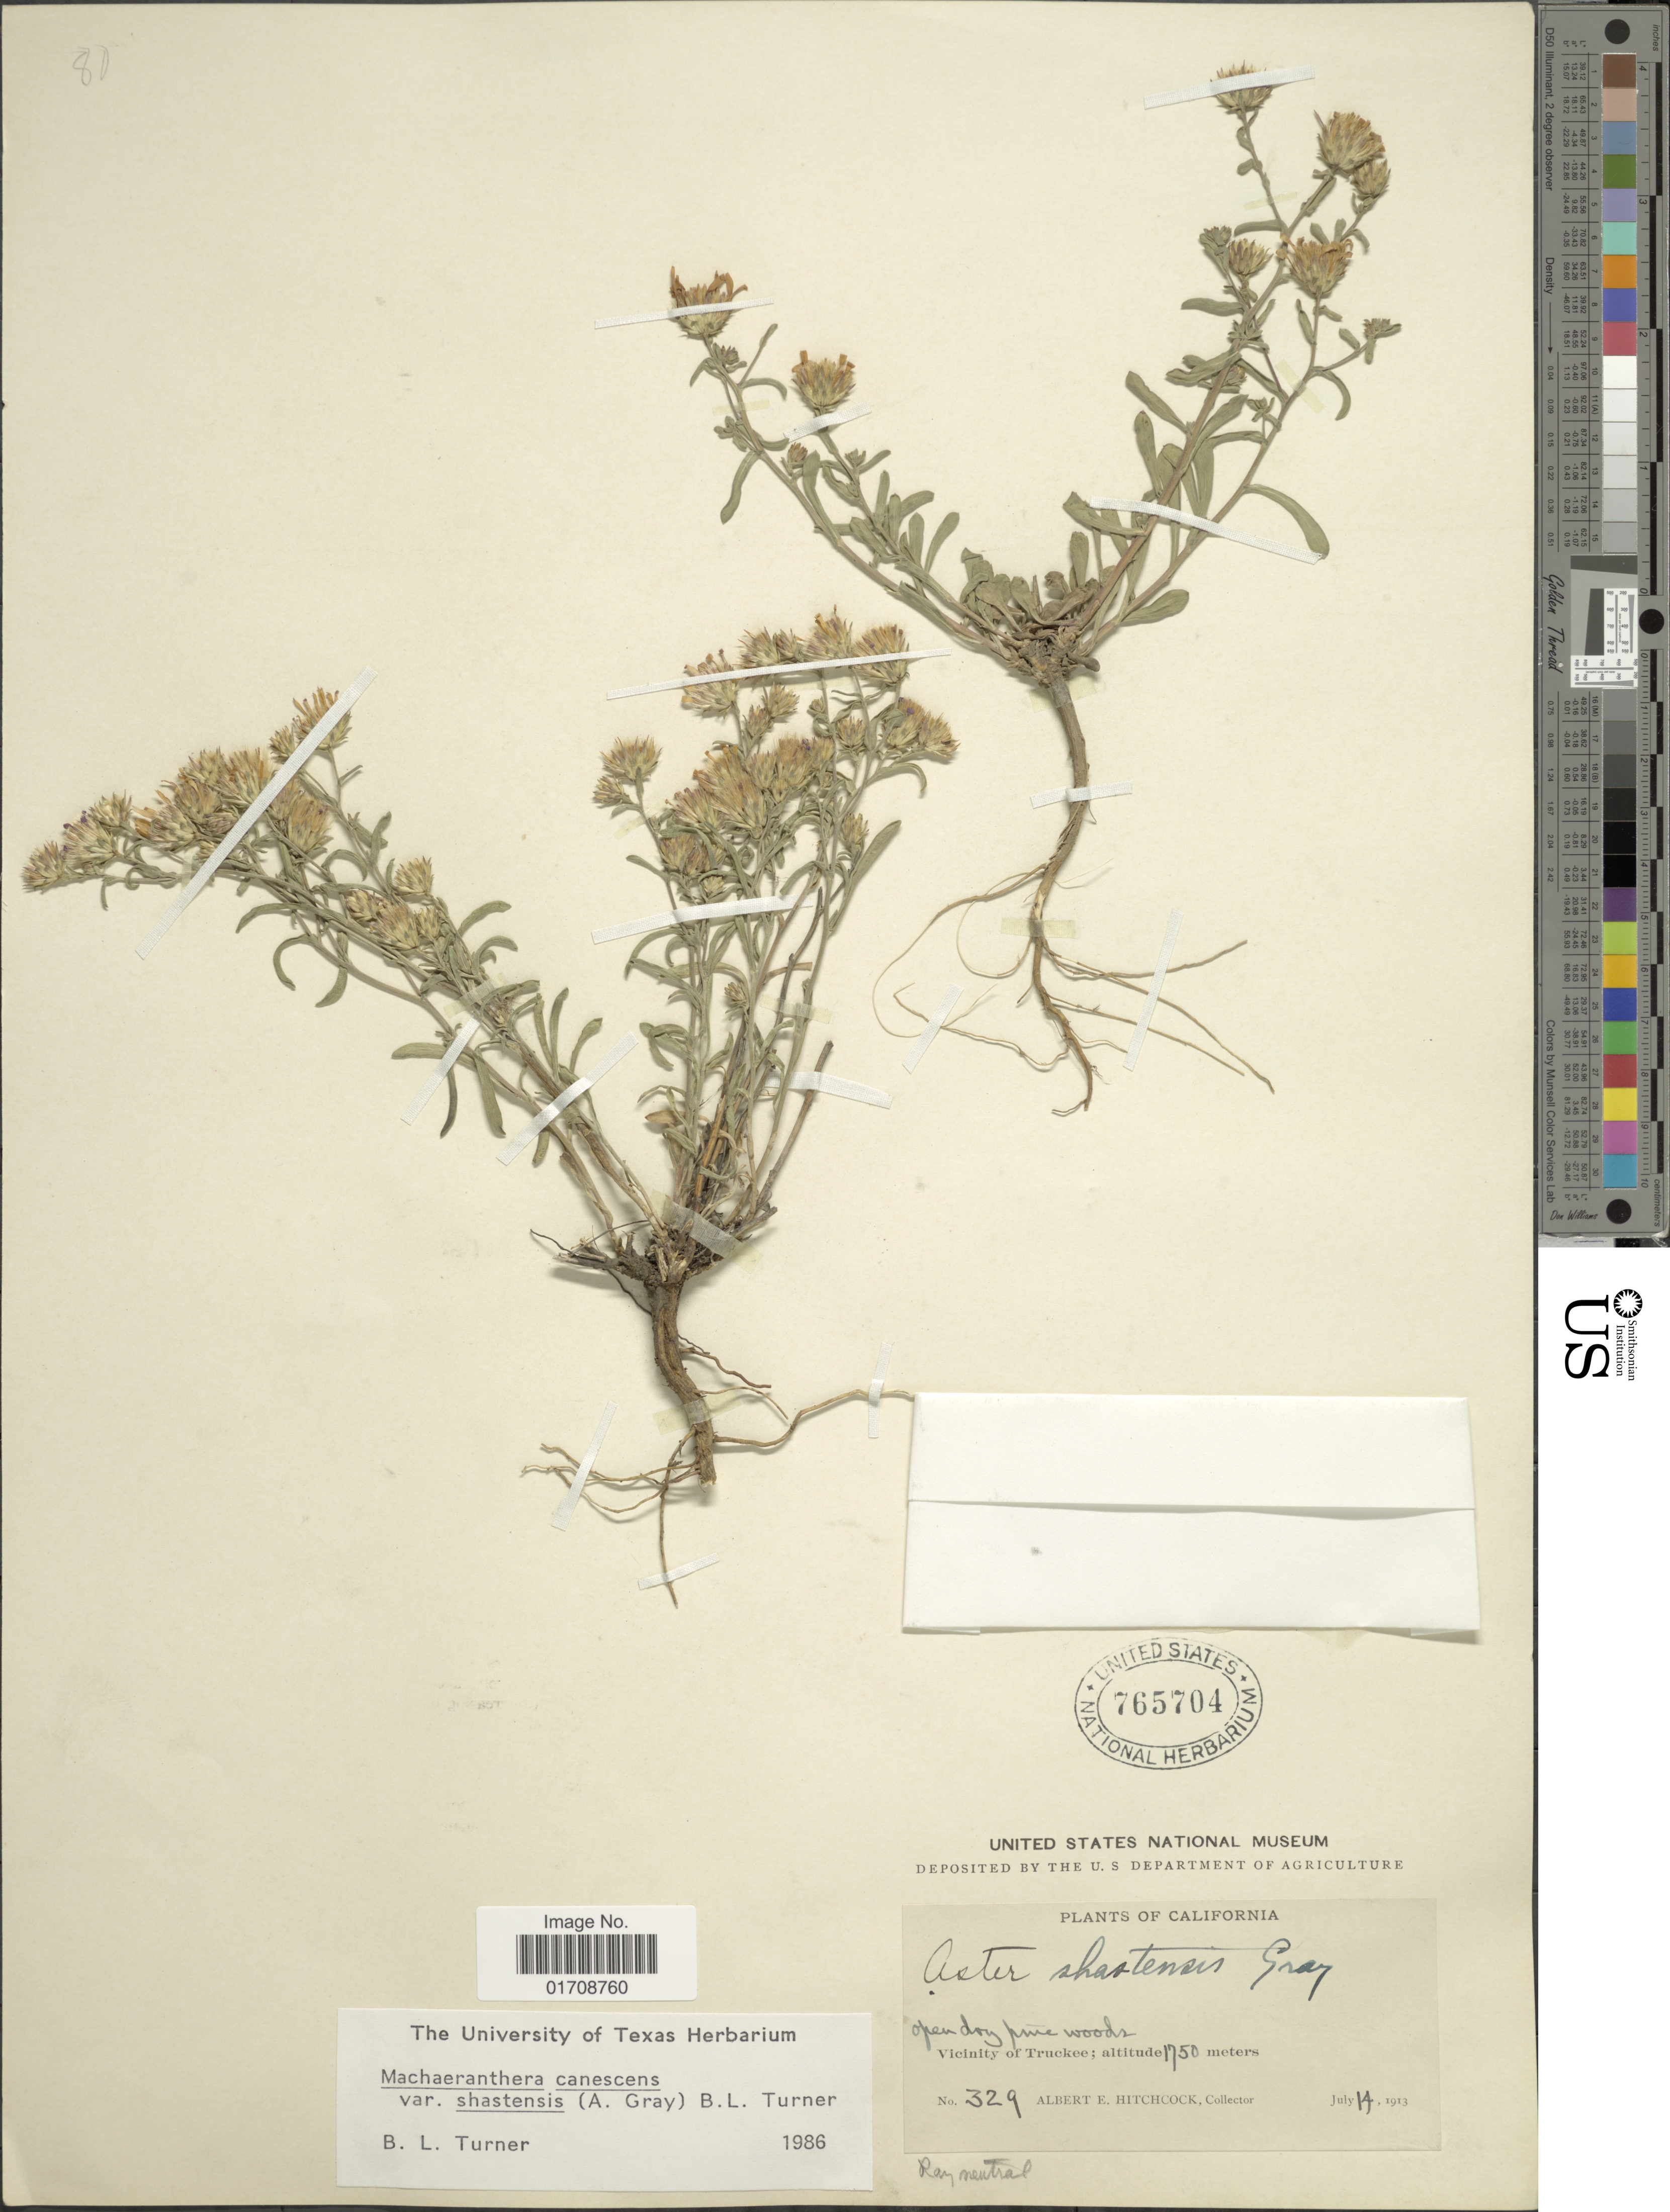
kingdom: Plantae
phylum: Tracheophyta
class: Magnoliopsida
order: Asterales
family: Asteraceae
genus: Machaeranthera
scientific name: Machaeranthera canescens var. shastensis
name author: (A. Gray) B.L. Turner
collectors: A. Hitchcock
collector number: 329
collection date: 1913-07-14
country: United States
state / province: California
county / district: Nevada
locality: Vicinity of Truckee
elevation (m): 1750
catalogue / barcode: US 765704